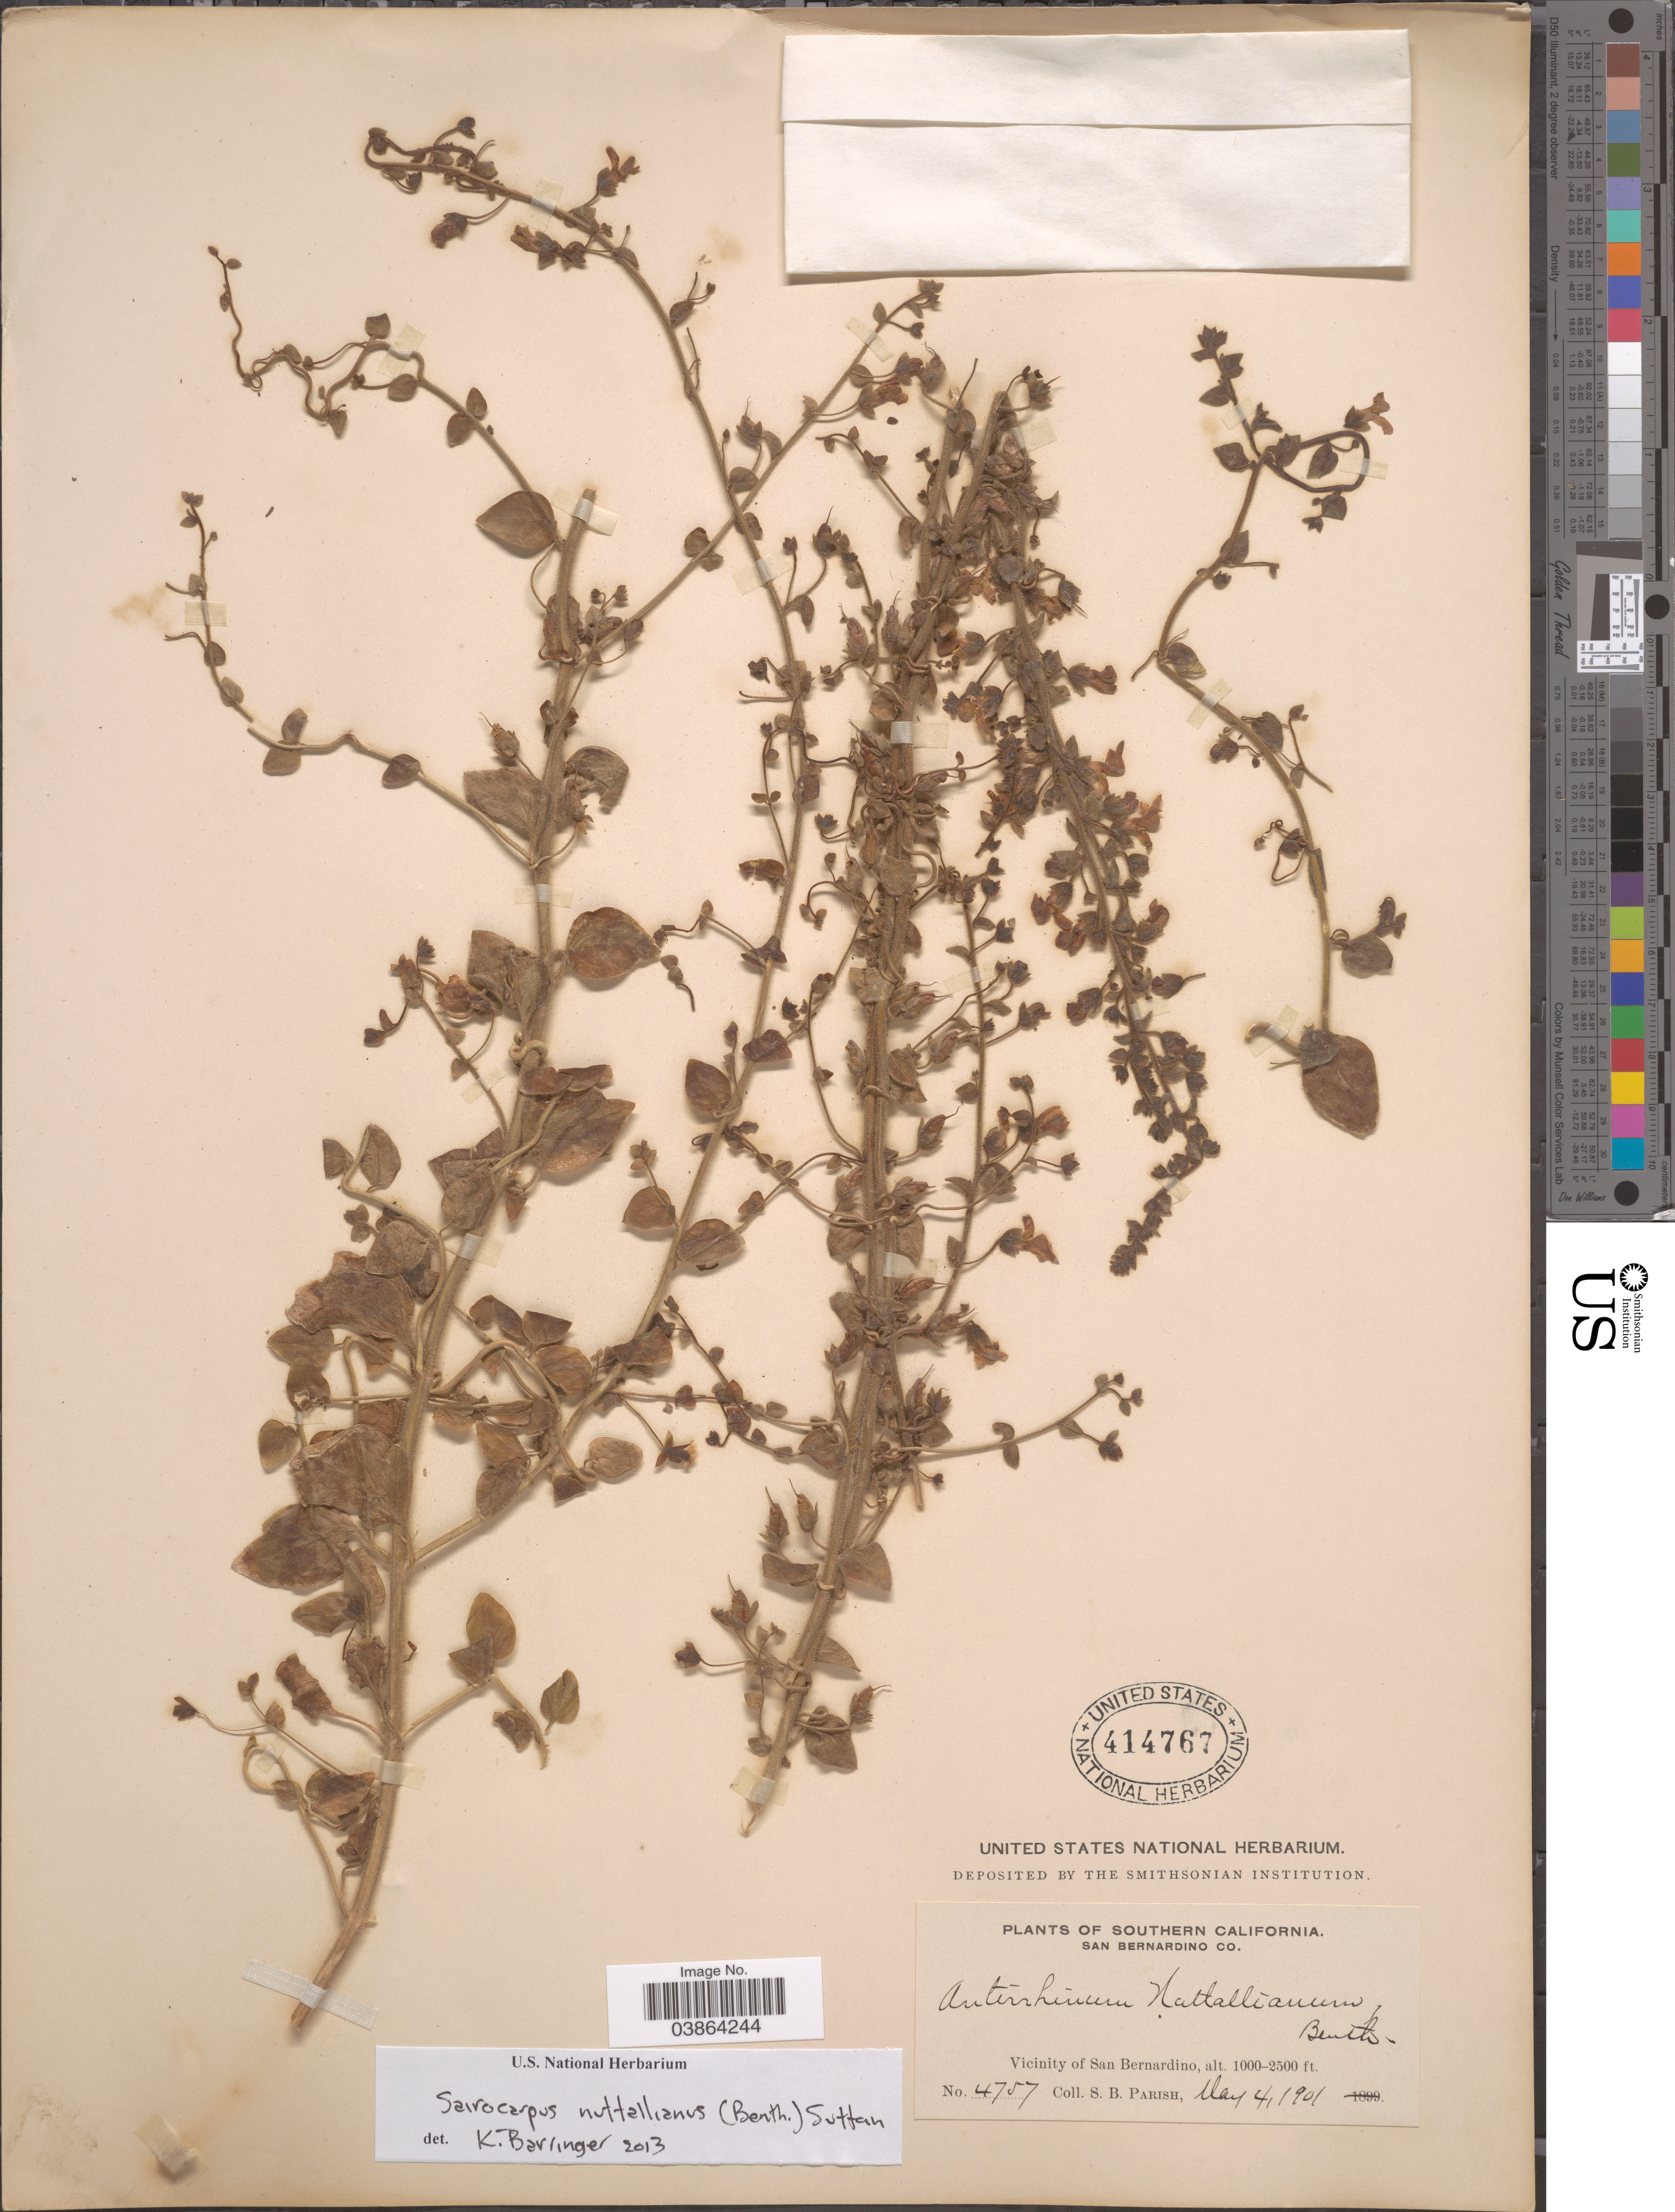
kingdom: Plantae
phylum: Tracheophyta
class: Magnoliopsida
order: Lamiales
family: Plantaginaceae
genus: Sairocarpus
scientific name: Sairocarpus nuttallianus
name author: (Benth.) D.A. Sutton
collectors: S. B. Parish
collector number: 4757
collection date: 1901-05-04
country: United States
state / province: California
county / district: San Bernardino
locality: Southern California. San Bernardino Co. Vicinity of San Bernardino.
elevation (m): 305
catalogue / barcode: US 414767